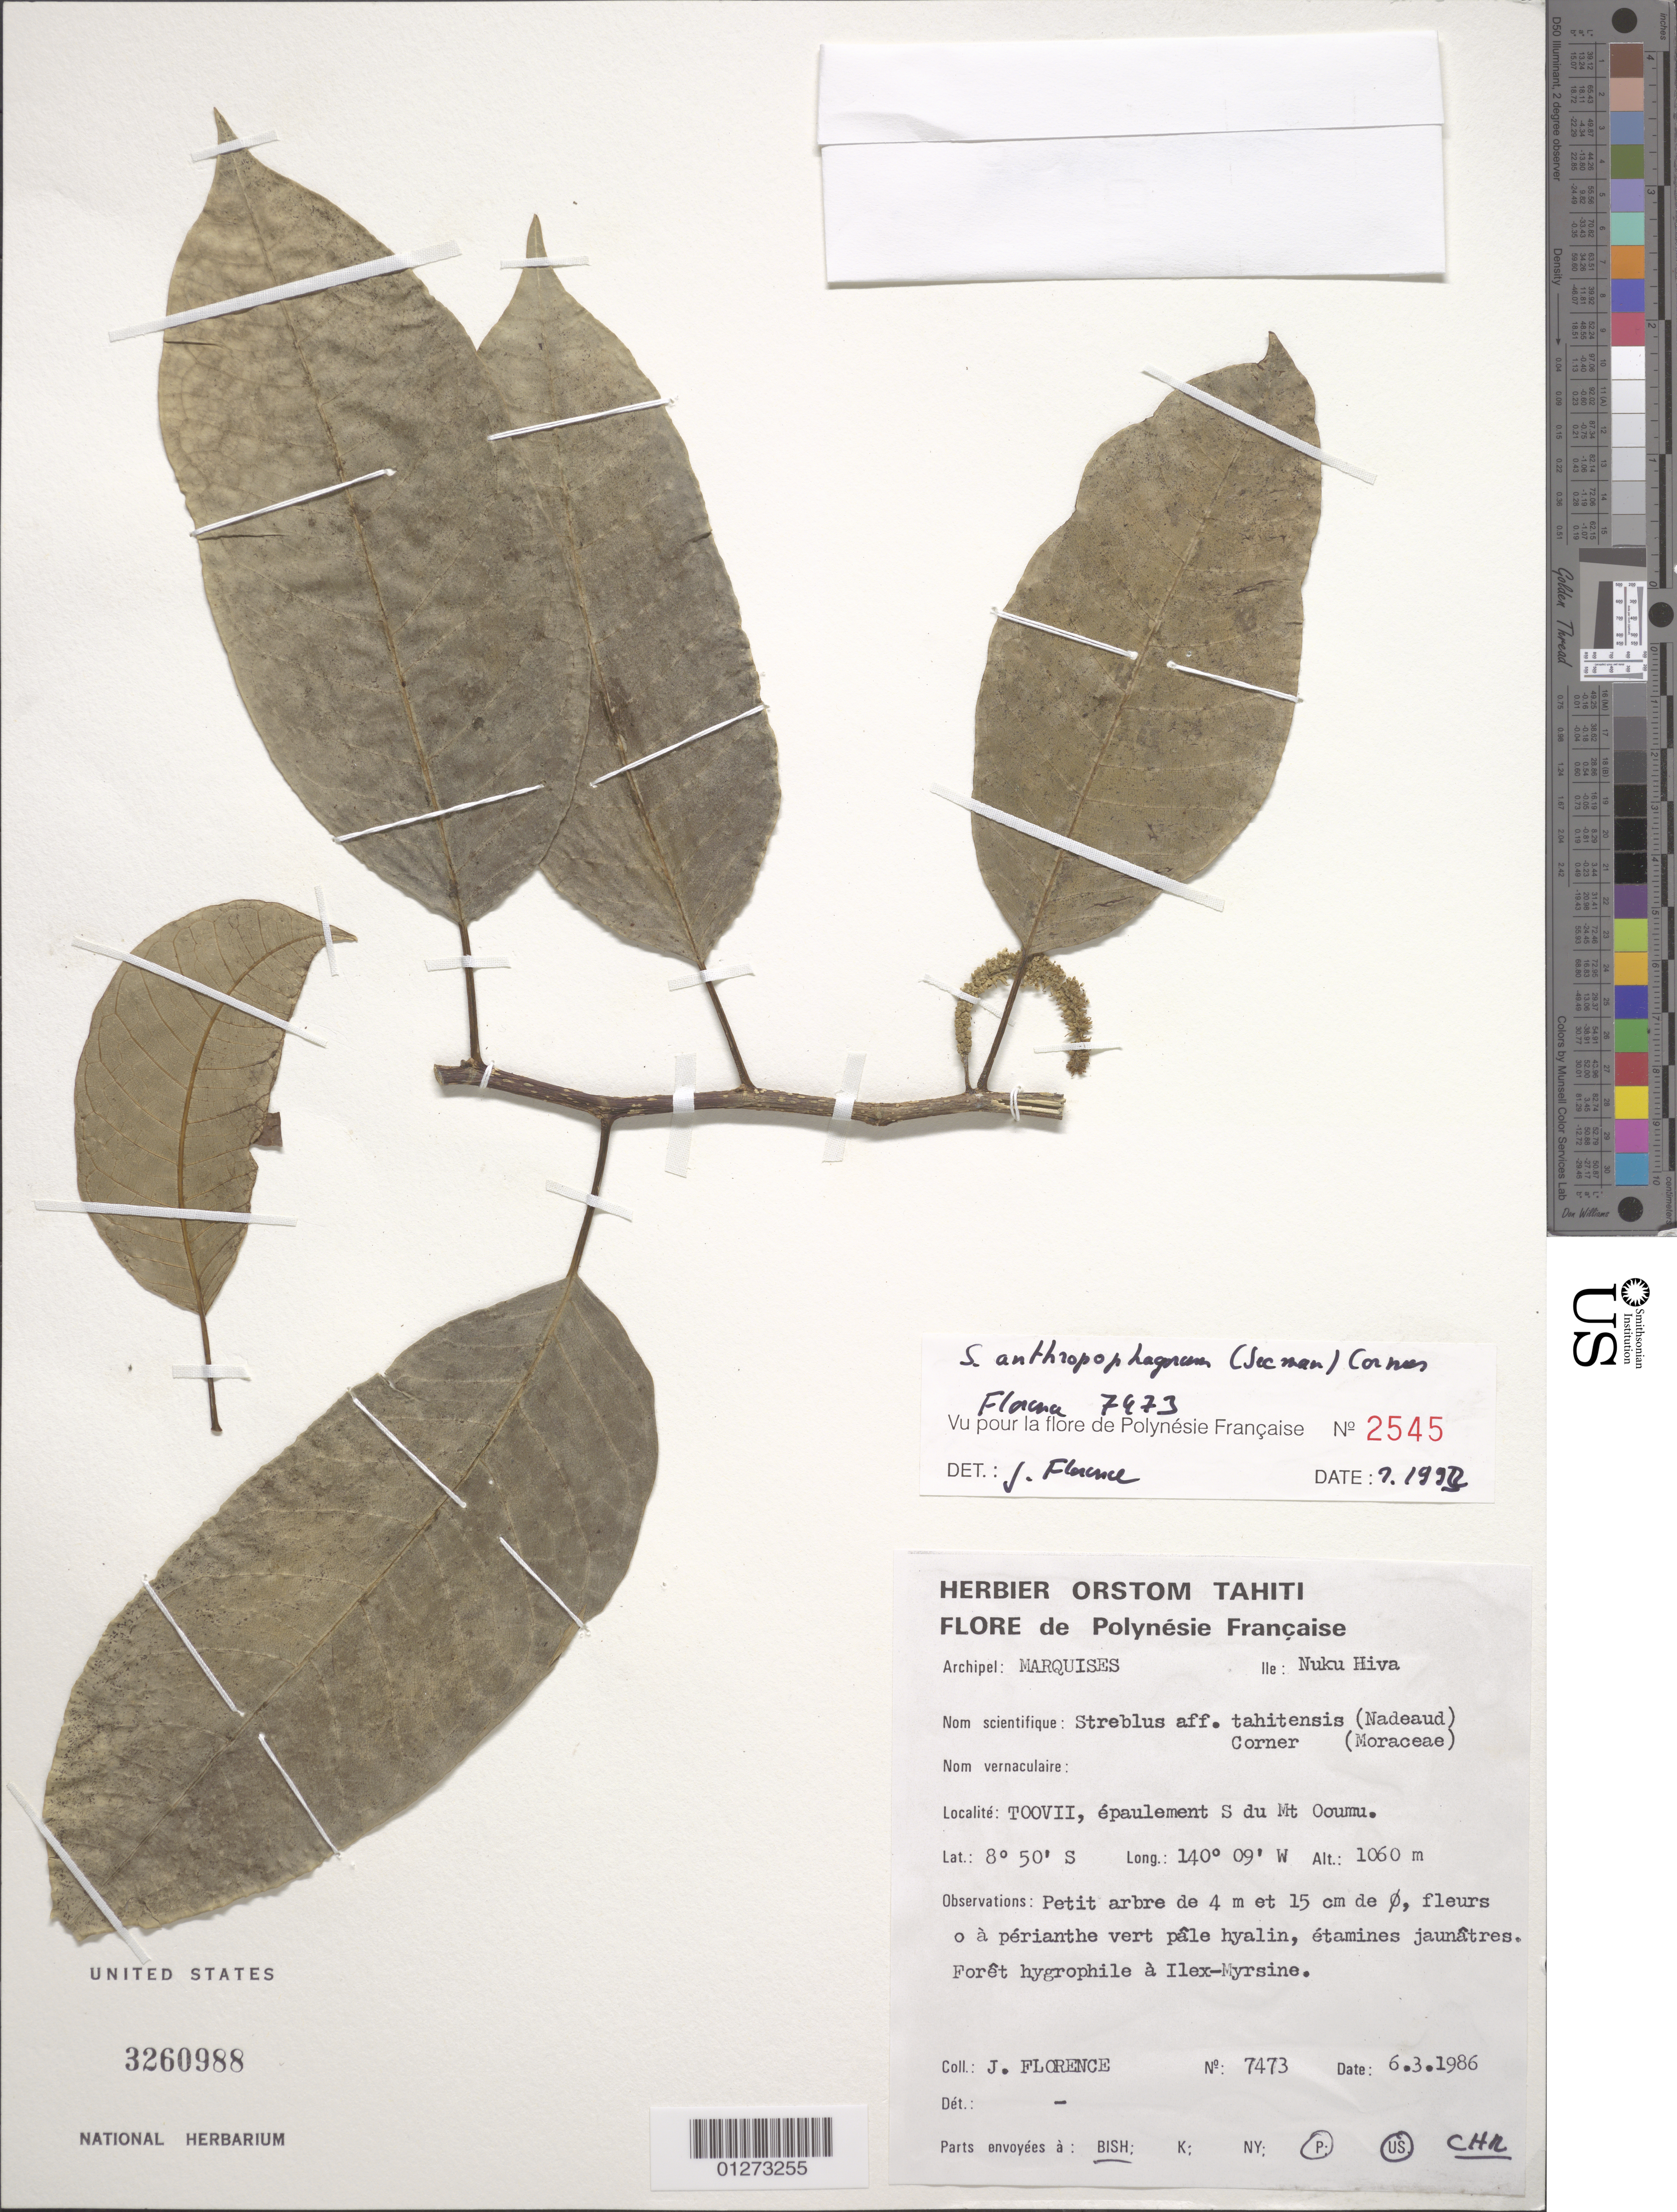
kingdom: Plantae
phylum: Tracheophyta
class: Magnoliopsida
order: Rosales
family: Moraceae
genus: Paratrophis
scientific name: Paratrophis anthropophagorum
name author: (Seem.) Benth. & Hook. f. ex Drake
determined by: Wagner, W. L., (BOT), Smithsonian Institution - National Museum of Natural History (UNITED STATES)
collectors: J. Florence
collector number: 7473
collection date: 1986-03-06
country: French Polynesia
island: Nuku Hiva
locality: Toovii, épaulement S du Mt. Ooumu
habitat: Forêt hygrophile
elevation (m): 1060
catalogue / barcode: US 3260988